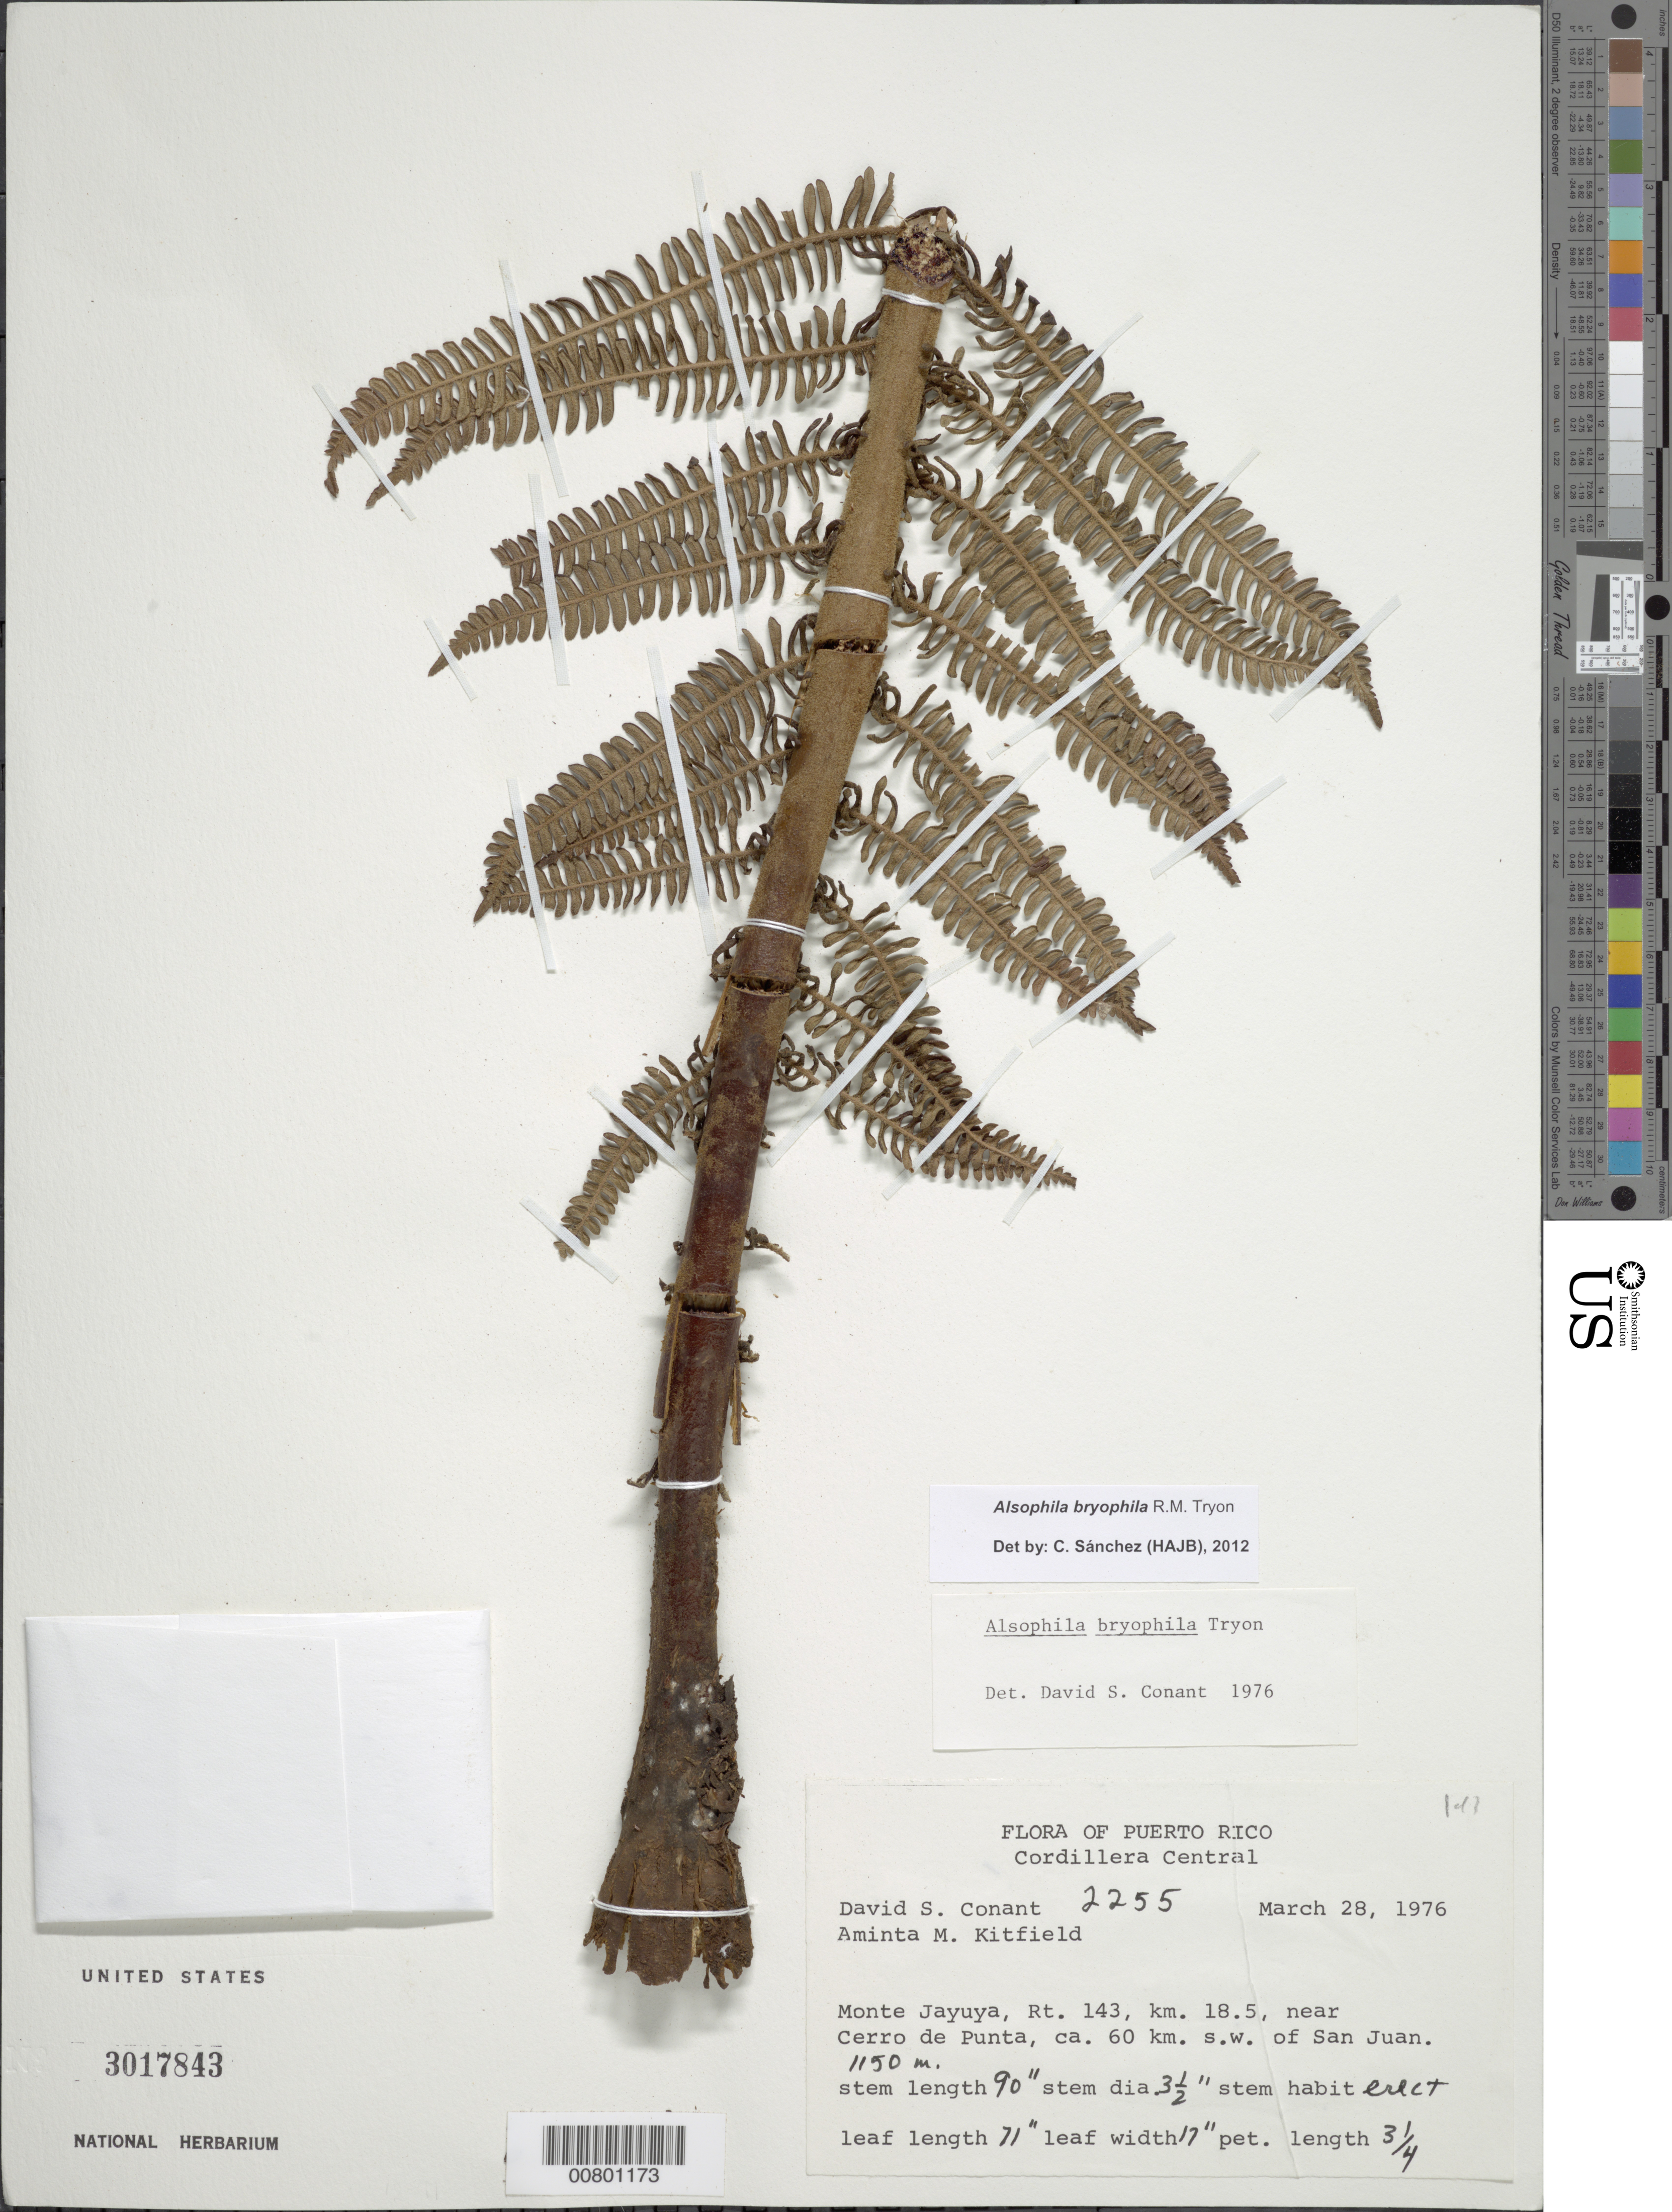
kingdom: Plantae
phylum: Tracheophyta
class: Polypodiopsida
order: Cyatheales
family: Cyatheaceae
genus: Alsophila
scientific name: Alsophila bryophila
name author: R.M. Tryon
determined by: Conant, D. S.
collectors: D. S. Conant & A. Kitfield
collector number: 2255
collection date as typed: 28 Mar 1976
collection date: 1976-03-28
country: Puerto Rico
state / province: Jayuya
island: Puerto Rico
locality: Cordillera Central, Monte Jayuya, Rt. 143, km 18.5, near Cerro de Punta, ca. 60 km SW of San Juan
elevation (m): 1150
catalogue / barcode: US 3017843